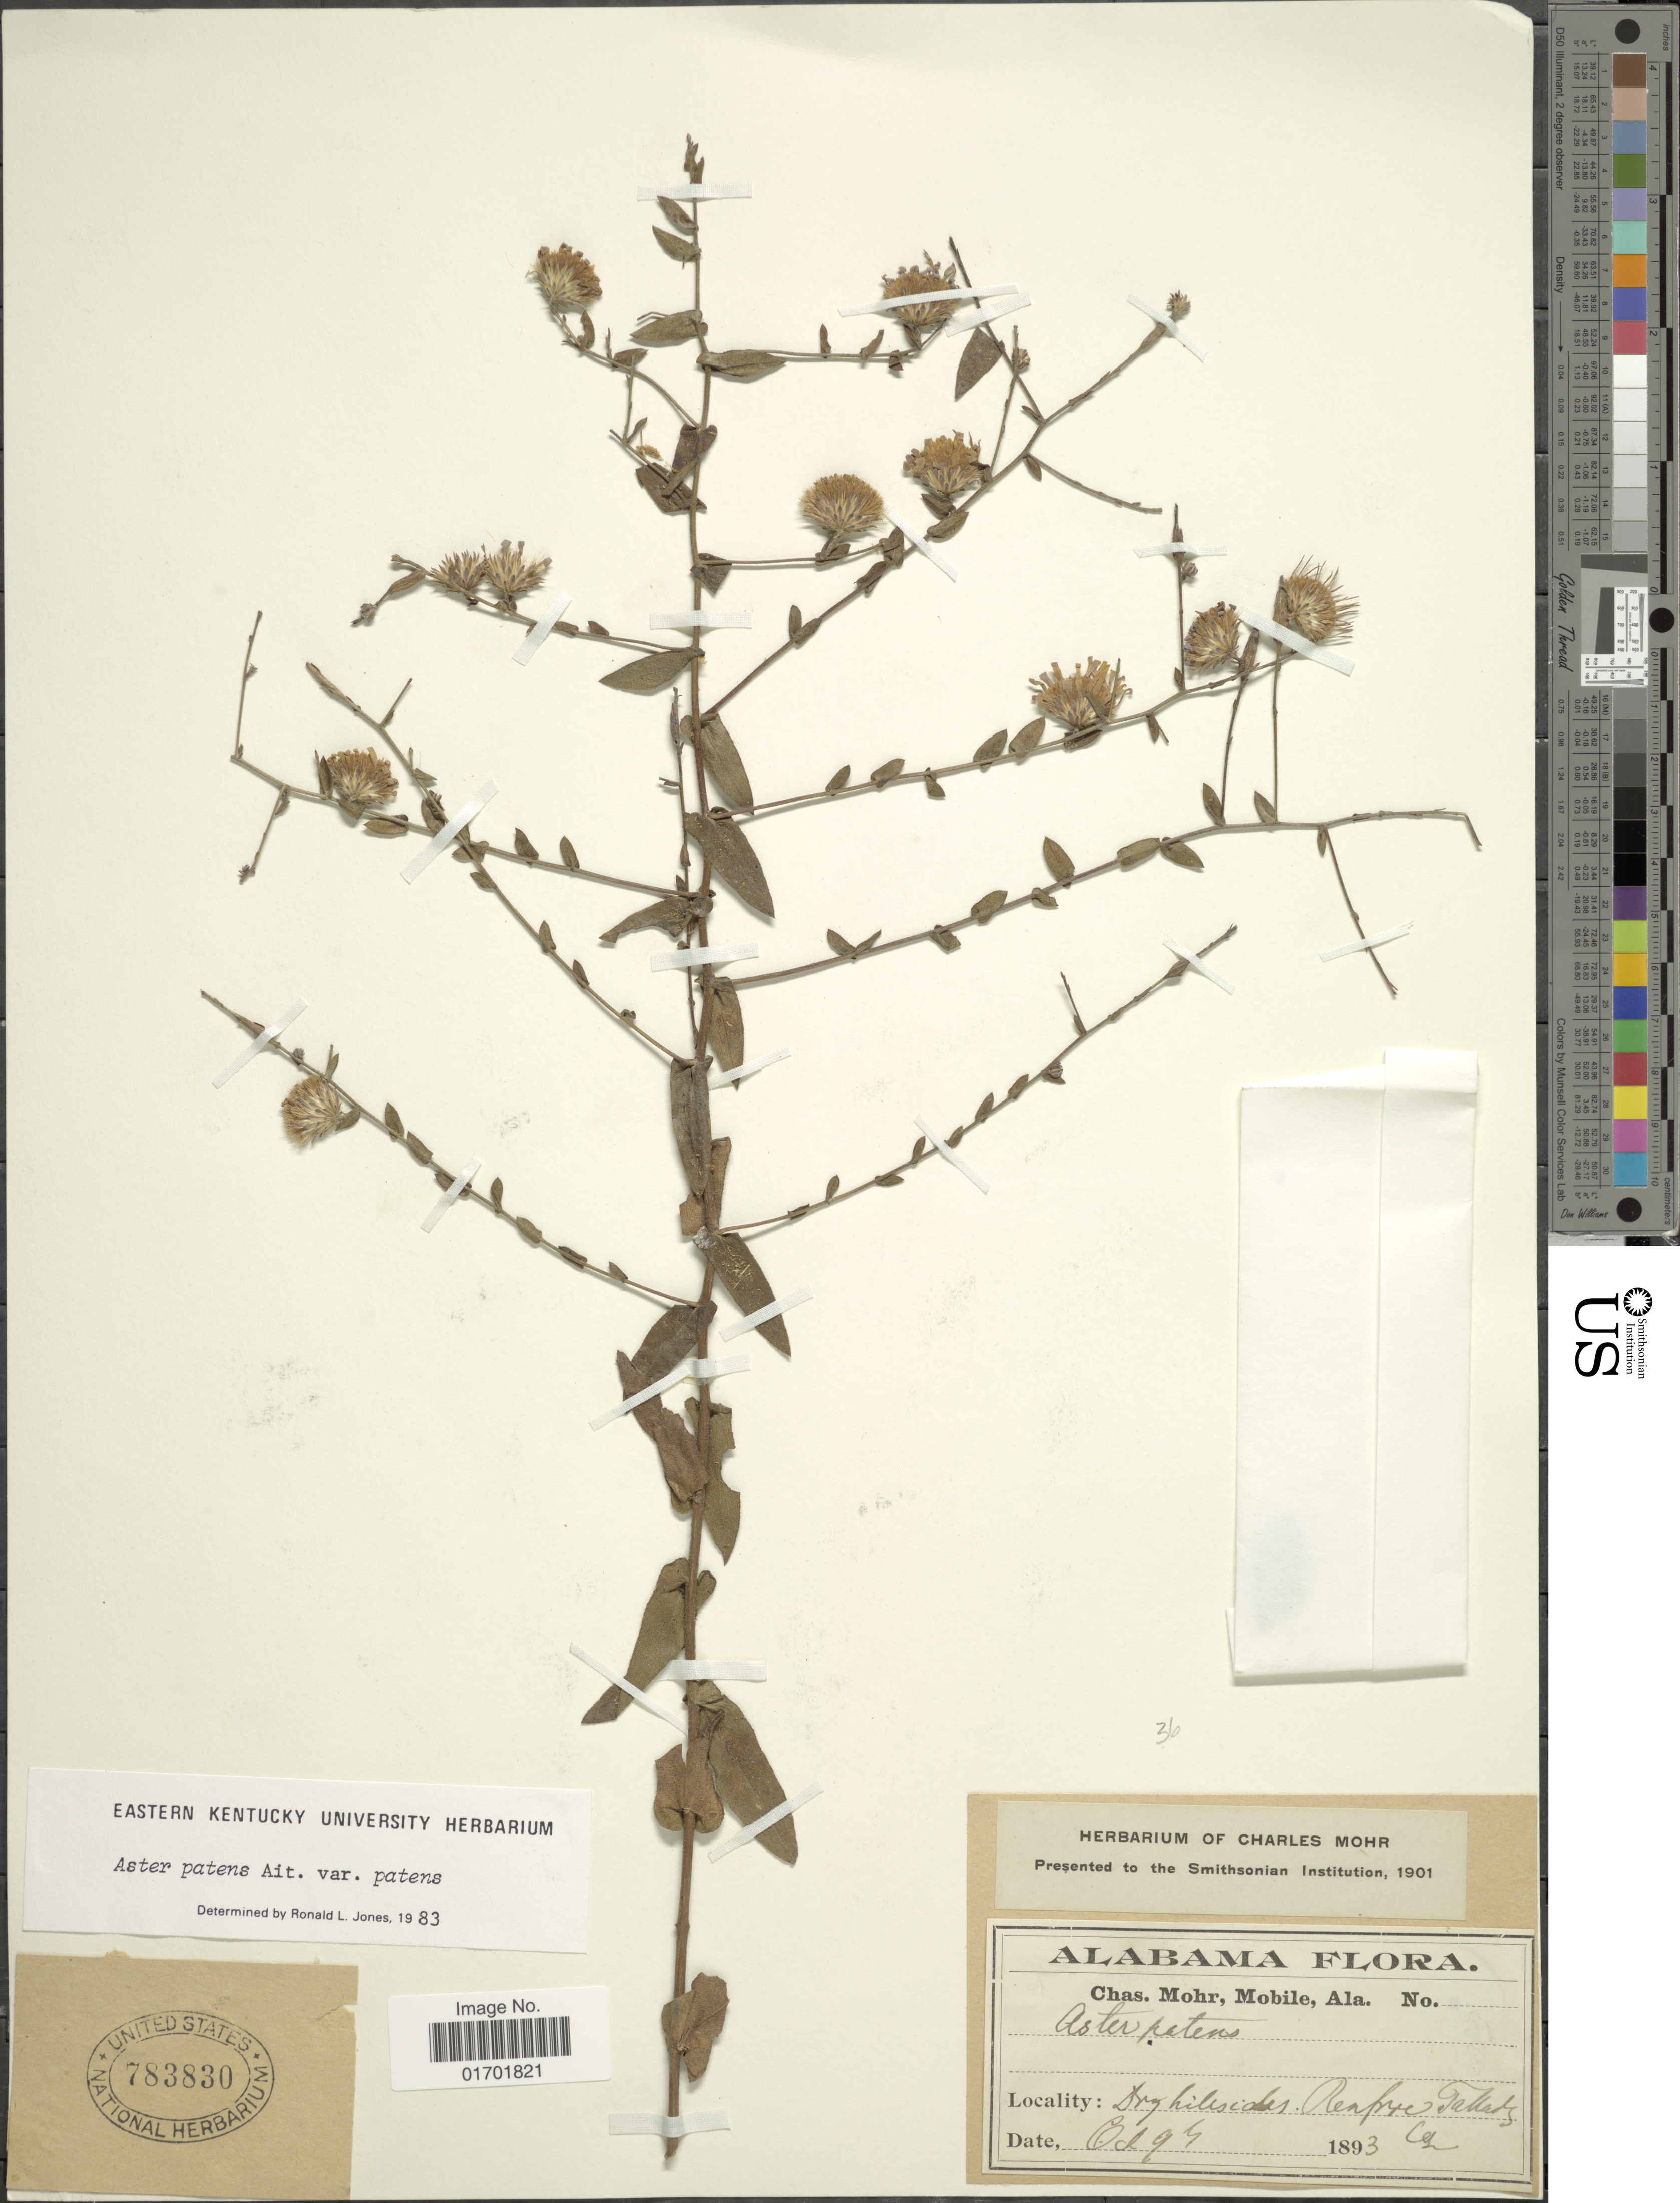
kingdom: Plantae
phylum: Tracheophyta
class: Magnoliopsida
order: Asterales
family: Asteraceae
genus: Symphyotrichum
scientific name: Symphyotrichum patens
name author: (Aiton) G.L. Nesom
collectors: Mohr, C. T. (herbarium)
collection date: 1893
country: United States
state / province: Alabama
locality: Dry hillsides, Renfroe Talladega Co.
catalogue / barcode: US 783830